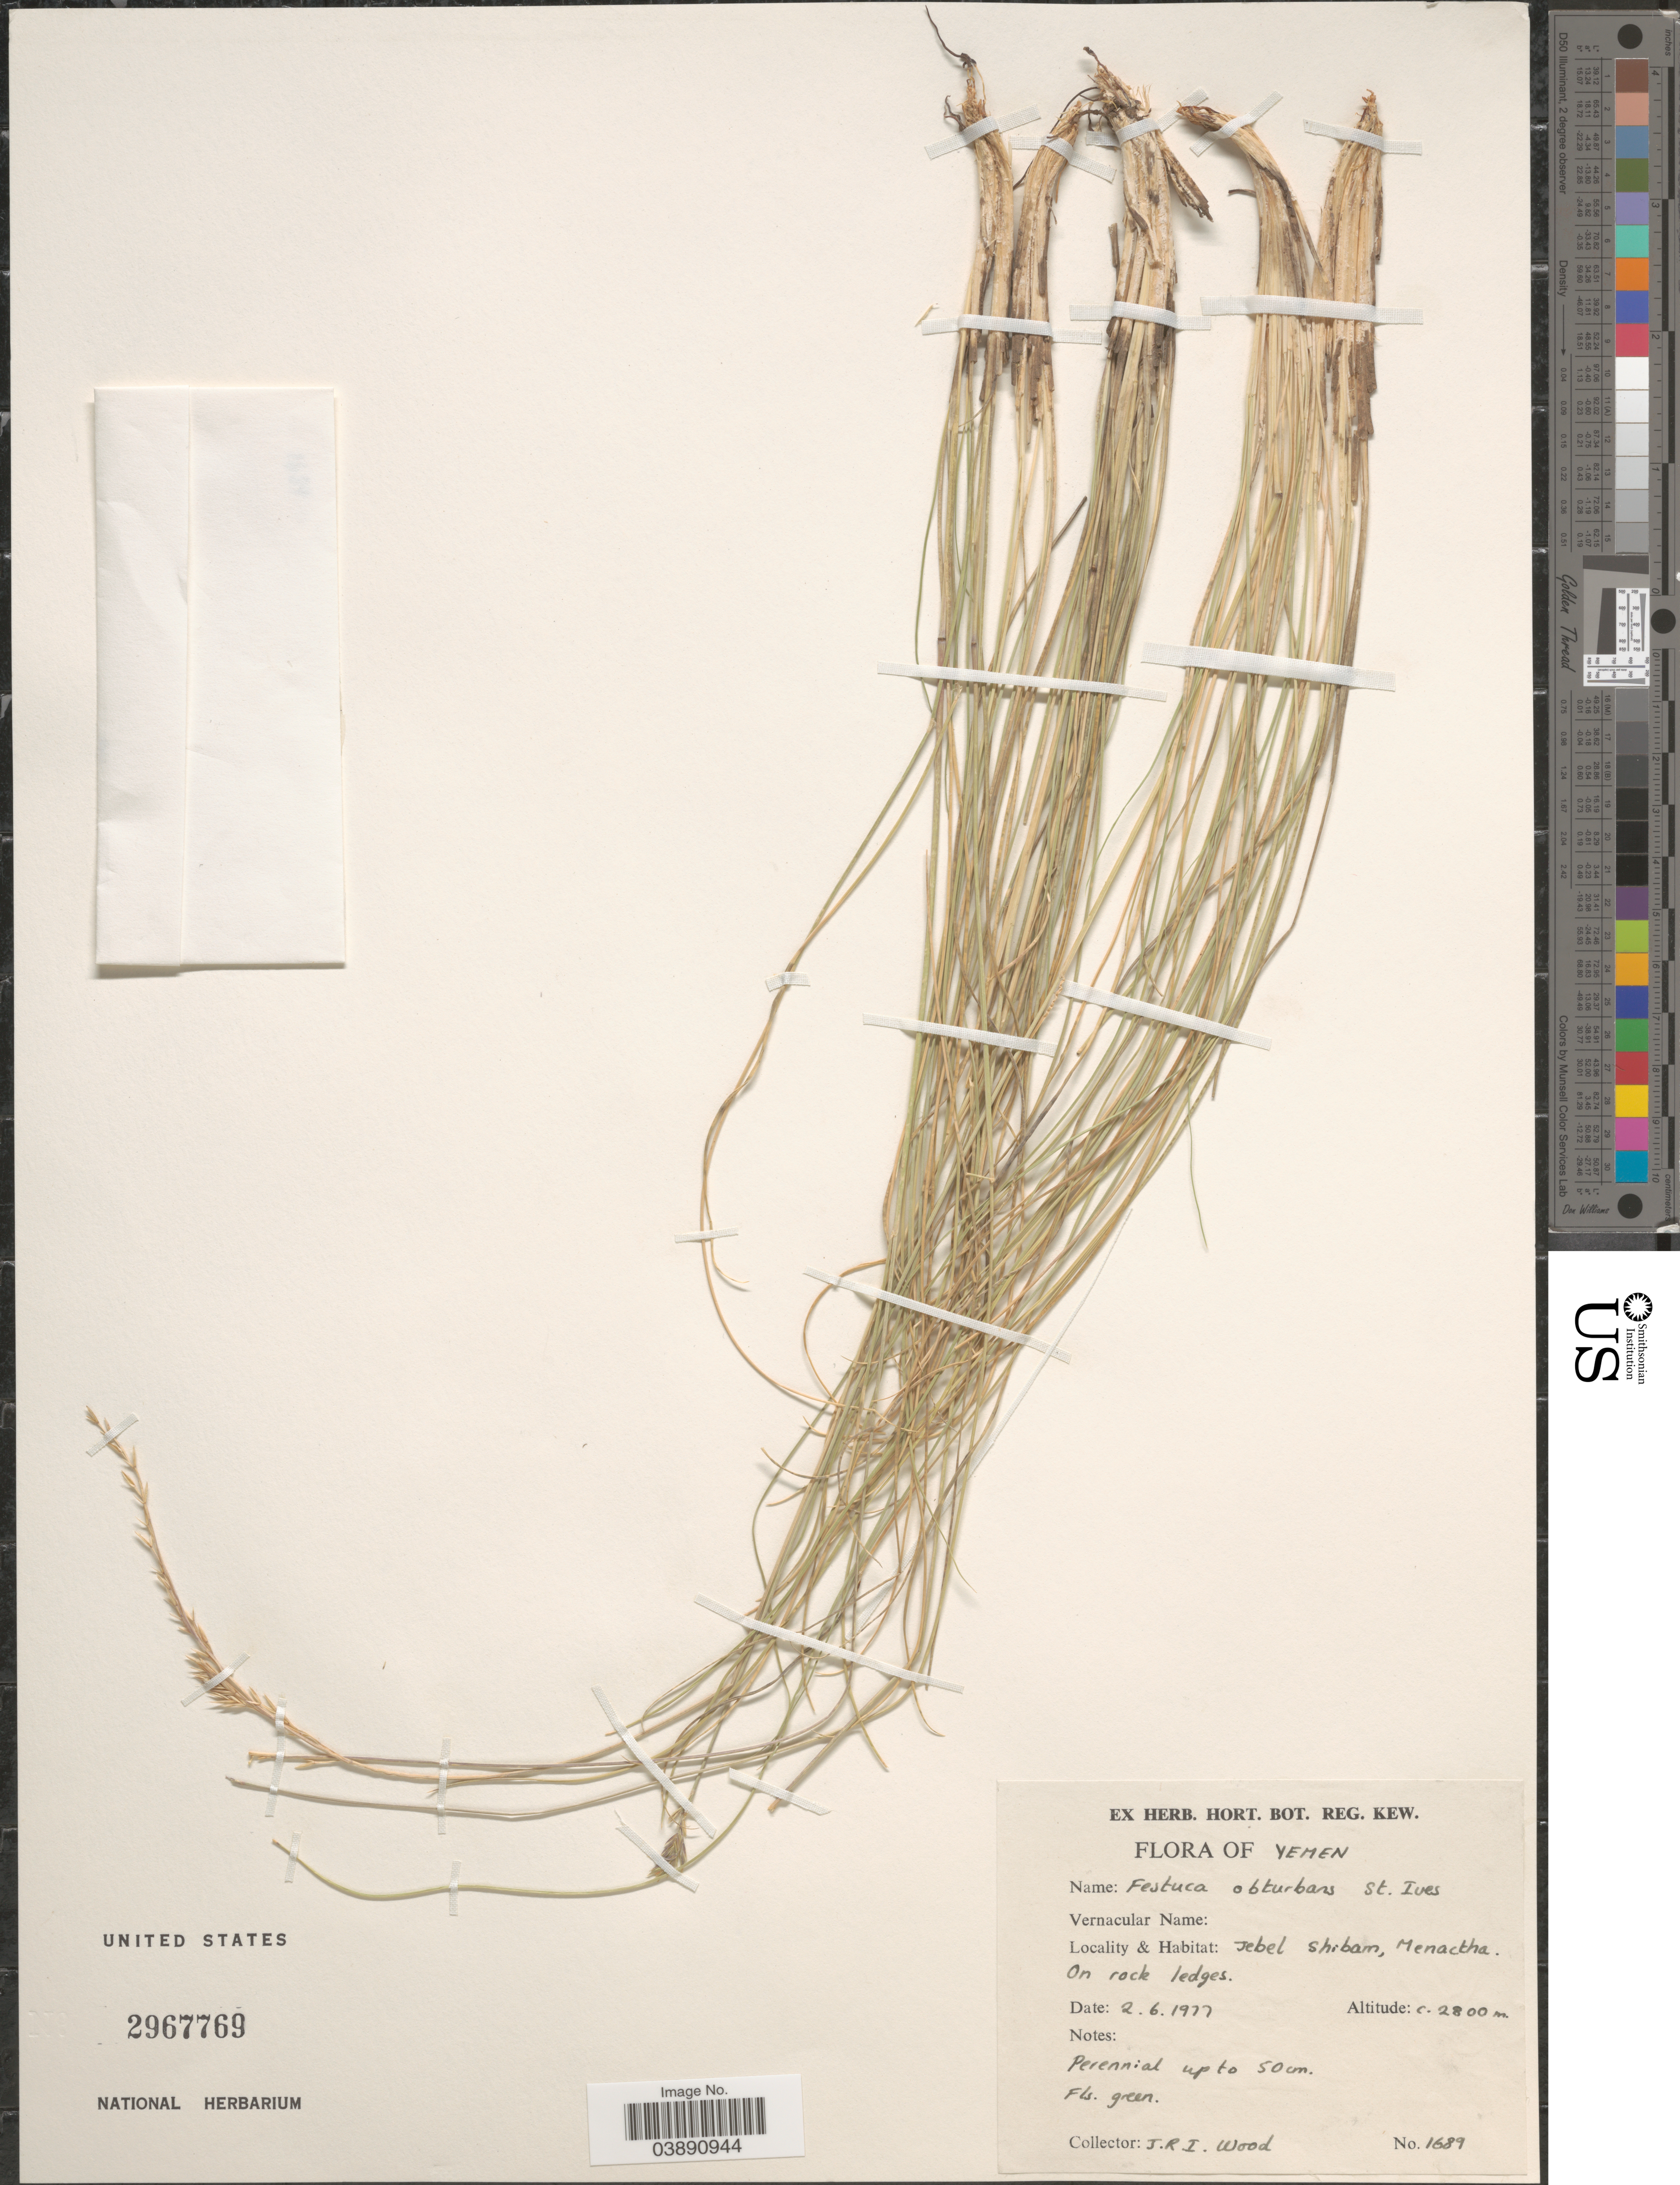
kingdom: Plantae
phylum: Tracheophyta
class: Liliopsida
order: Poales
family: Poaceae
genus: Festuca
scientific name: Festuca obturbans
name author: St.-Yves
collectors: J. R. I. Wood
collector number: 1689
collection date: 1977-06-02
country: Yemen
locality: Jebel Shibam, Menactha.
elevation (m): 2800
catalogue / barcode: US 2967769